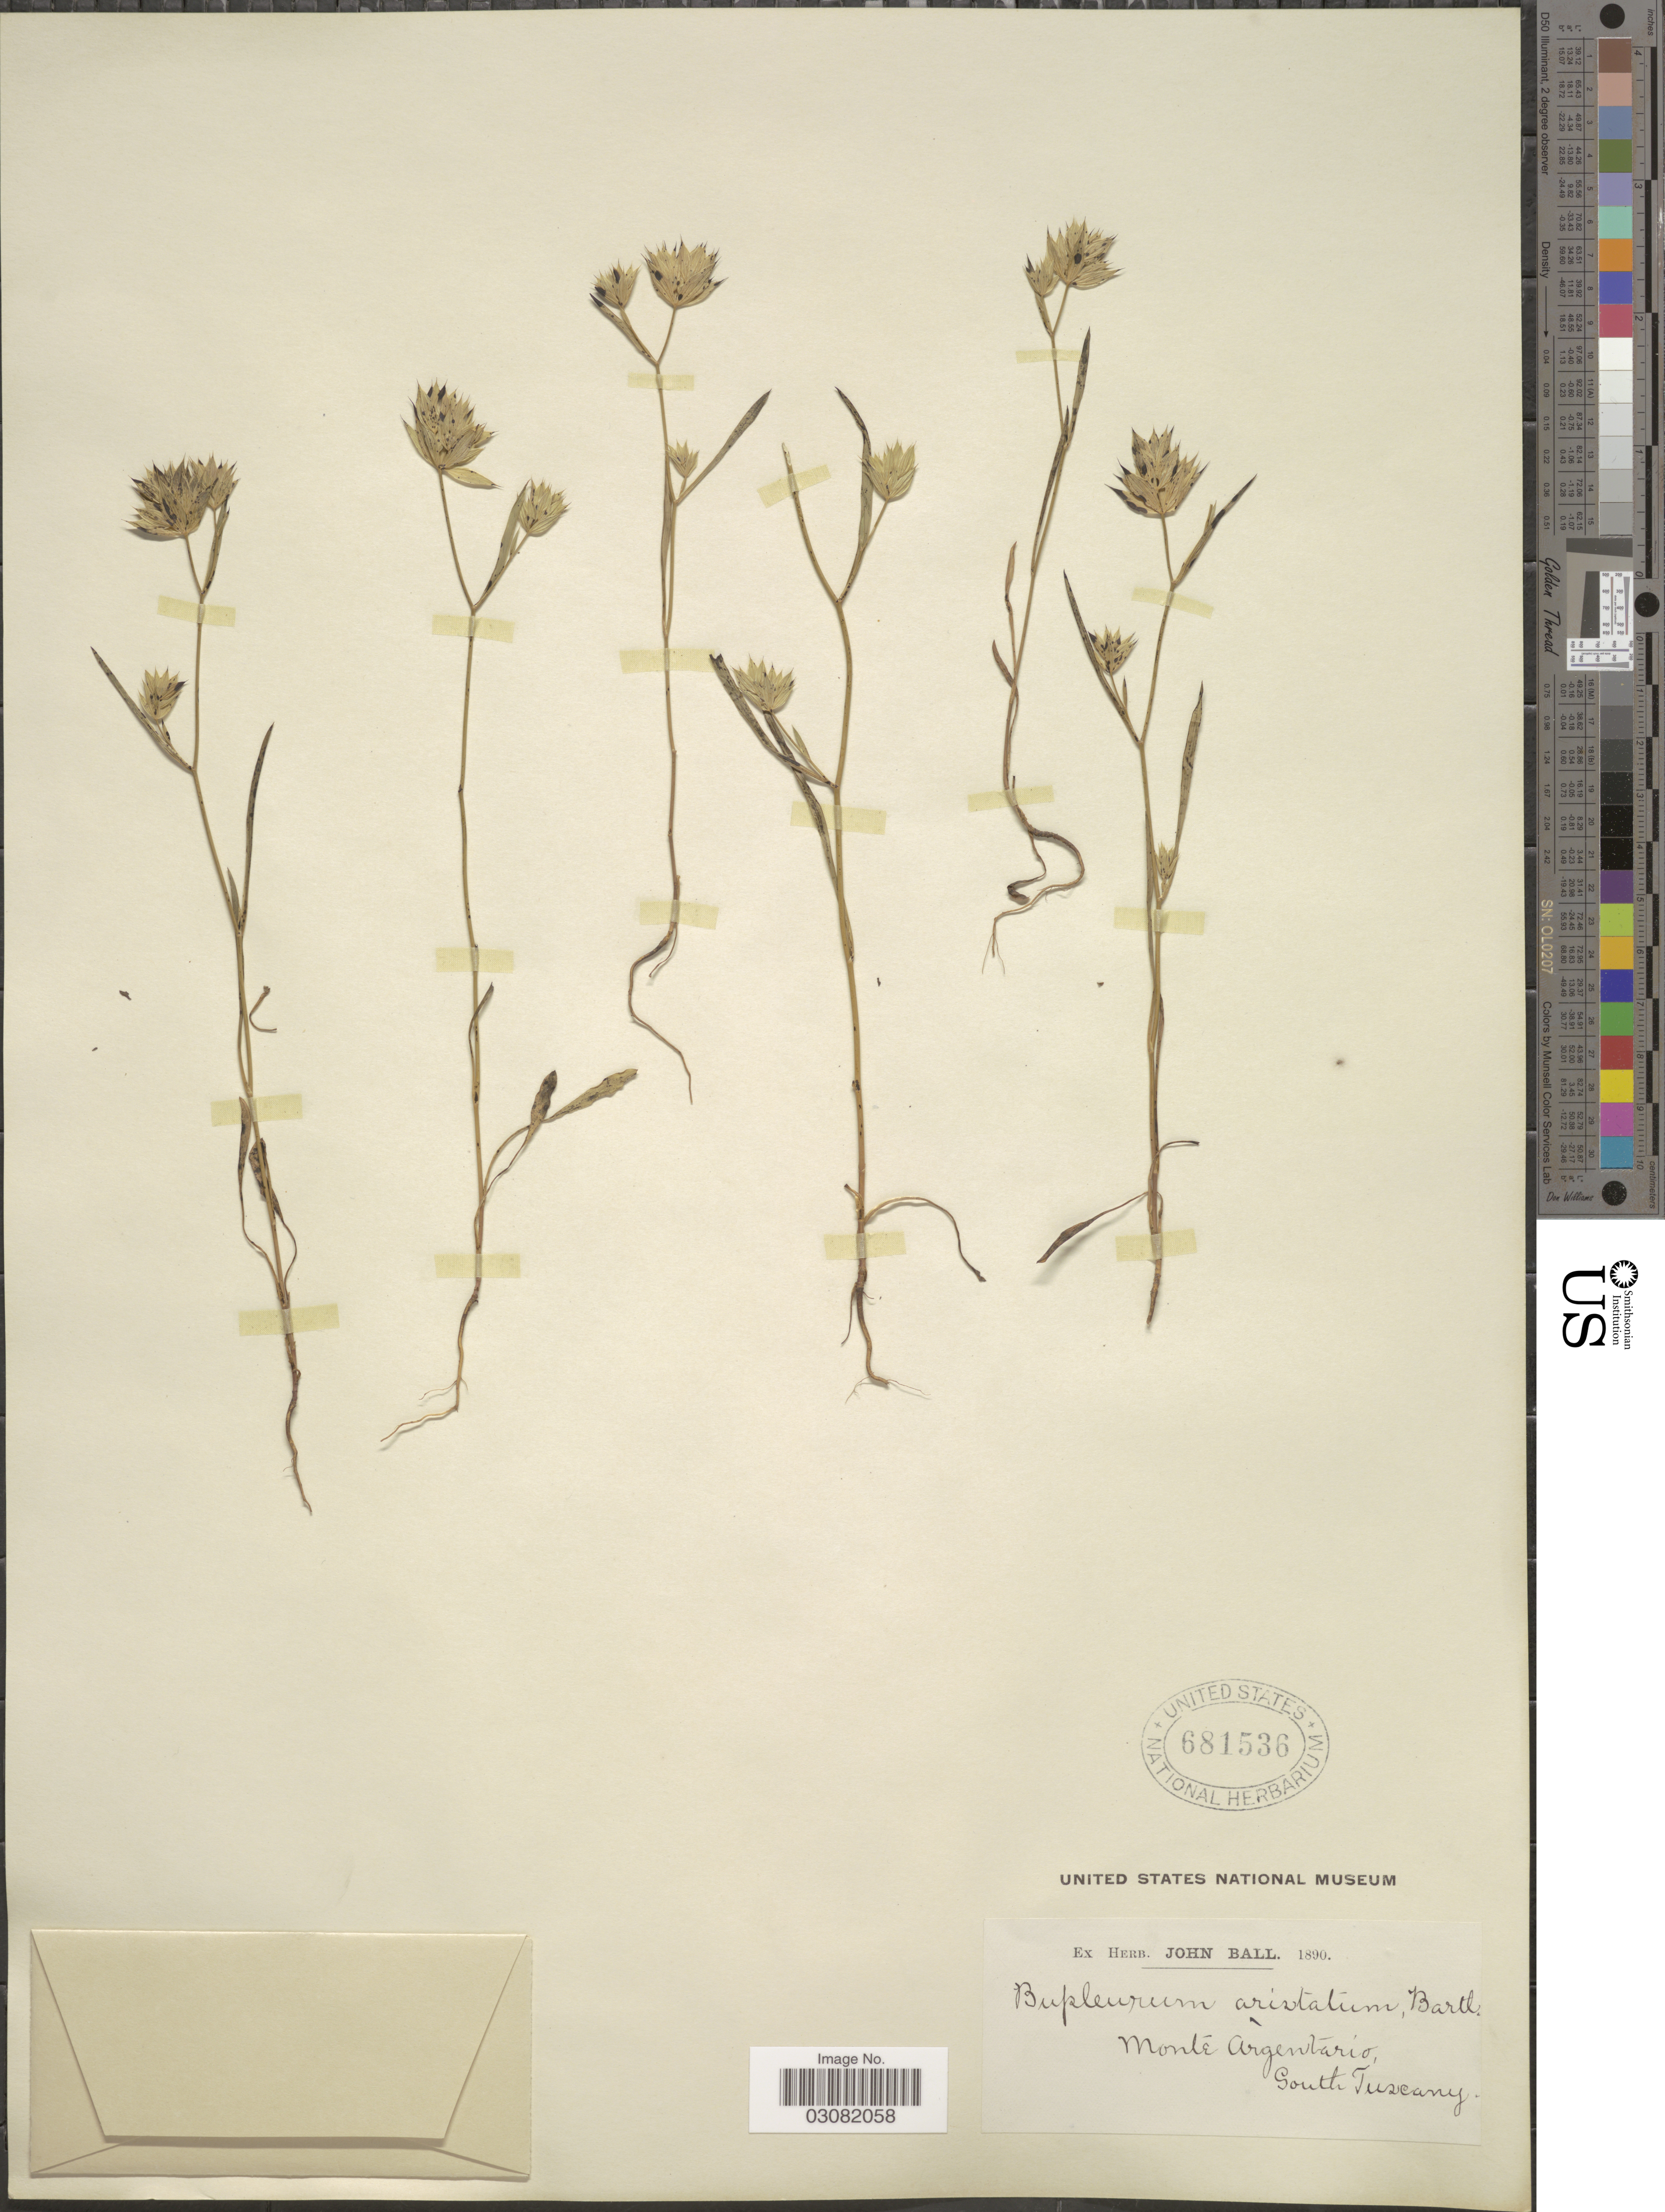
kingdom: Plantae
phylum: Tracheophyta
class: Magnoliopsida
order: Apiales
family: Apiaceae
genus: Bupleurum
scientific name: Bupleurum veronense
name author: Turra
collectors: ex herb. John Ball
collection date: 1890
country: Italy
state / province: Tuscany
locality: Monte Argentario, South Tuscany.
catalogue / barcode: US 681536